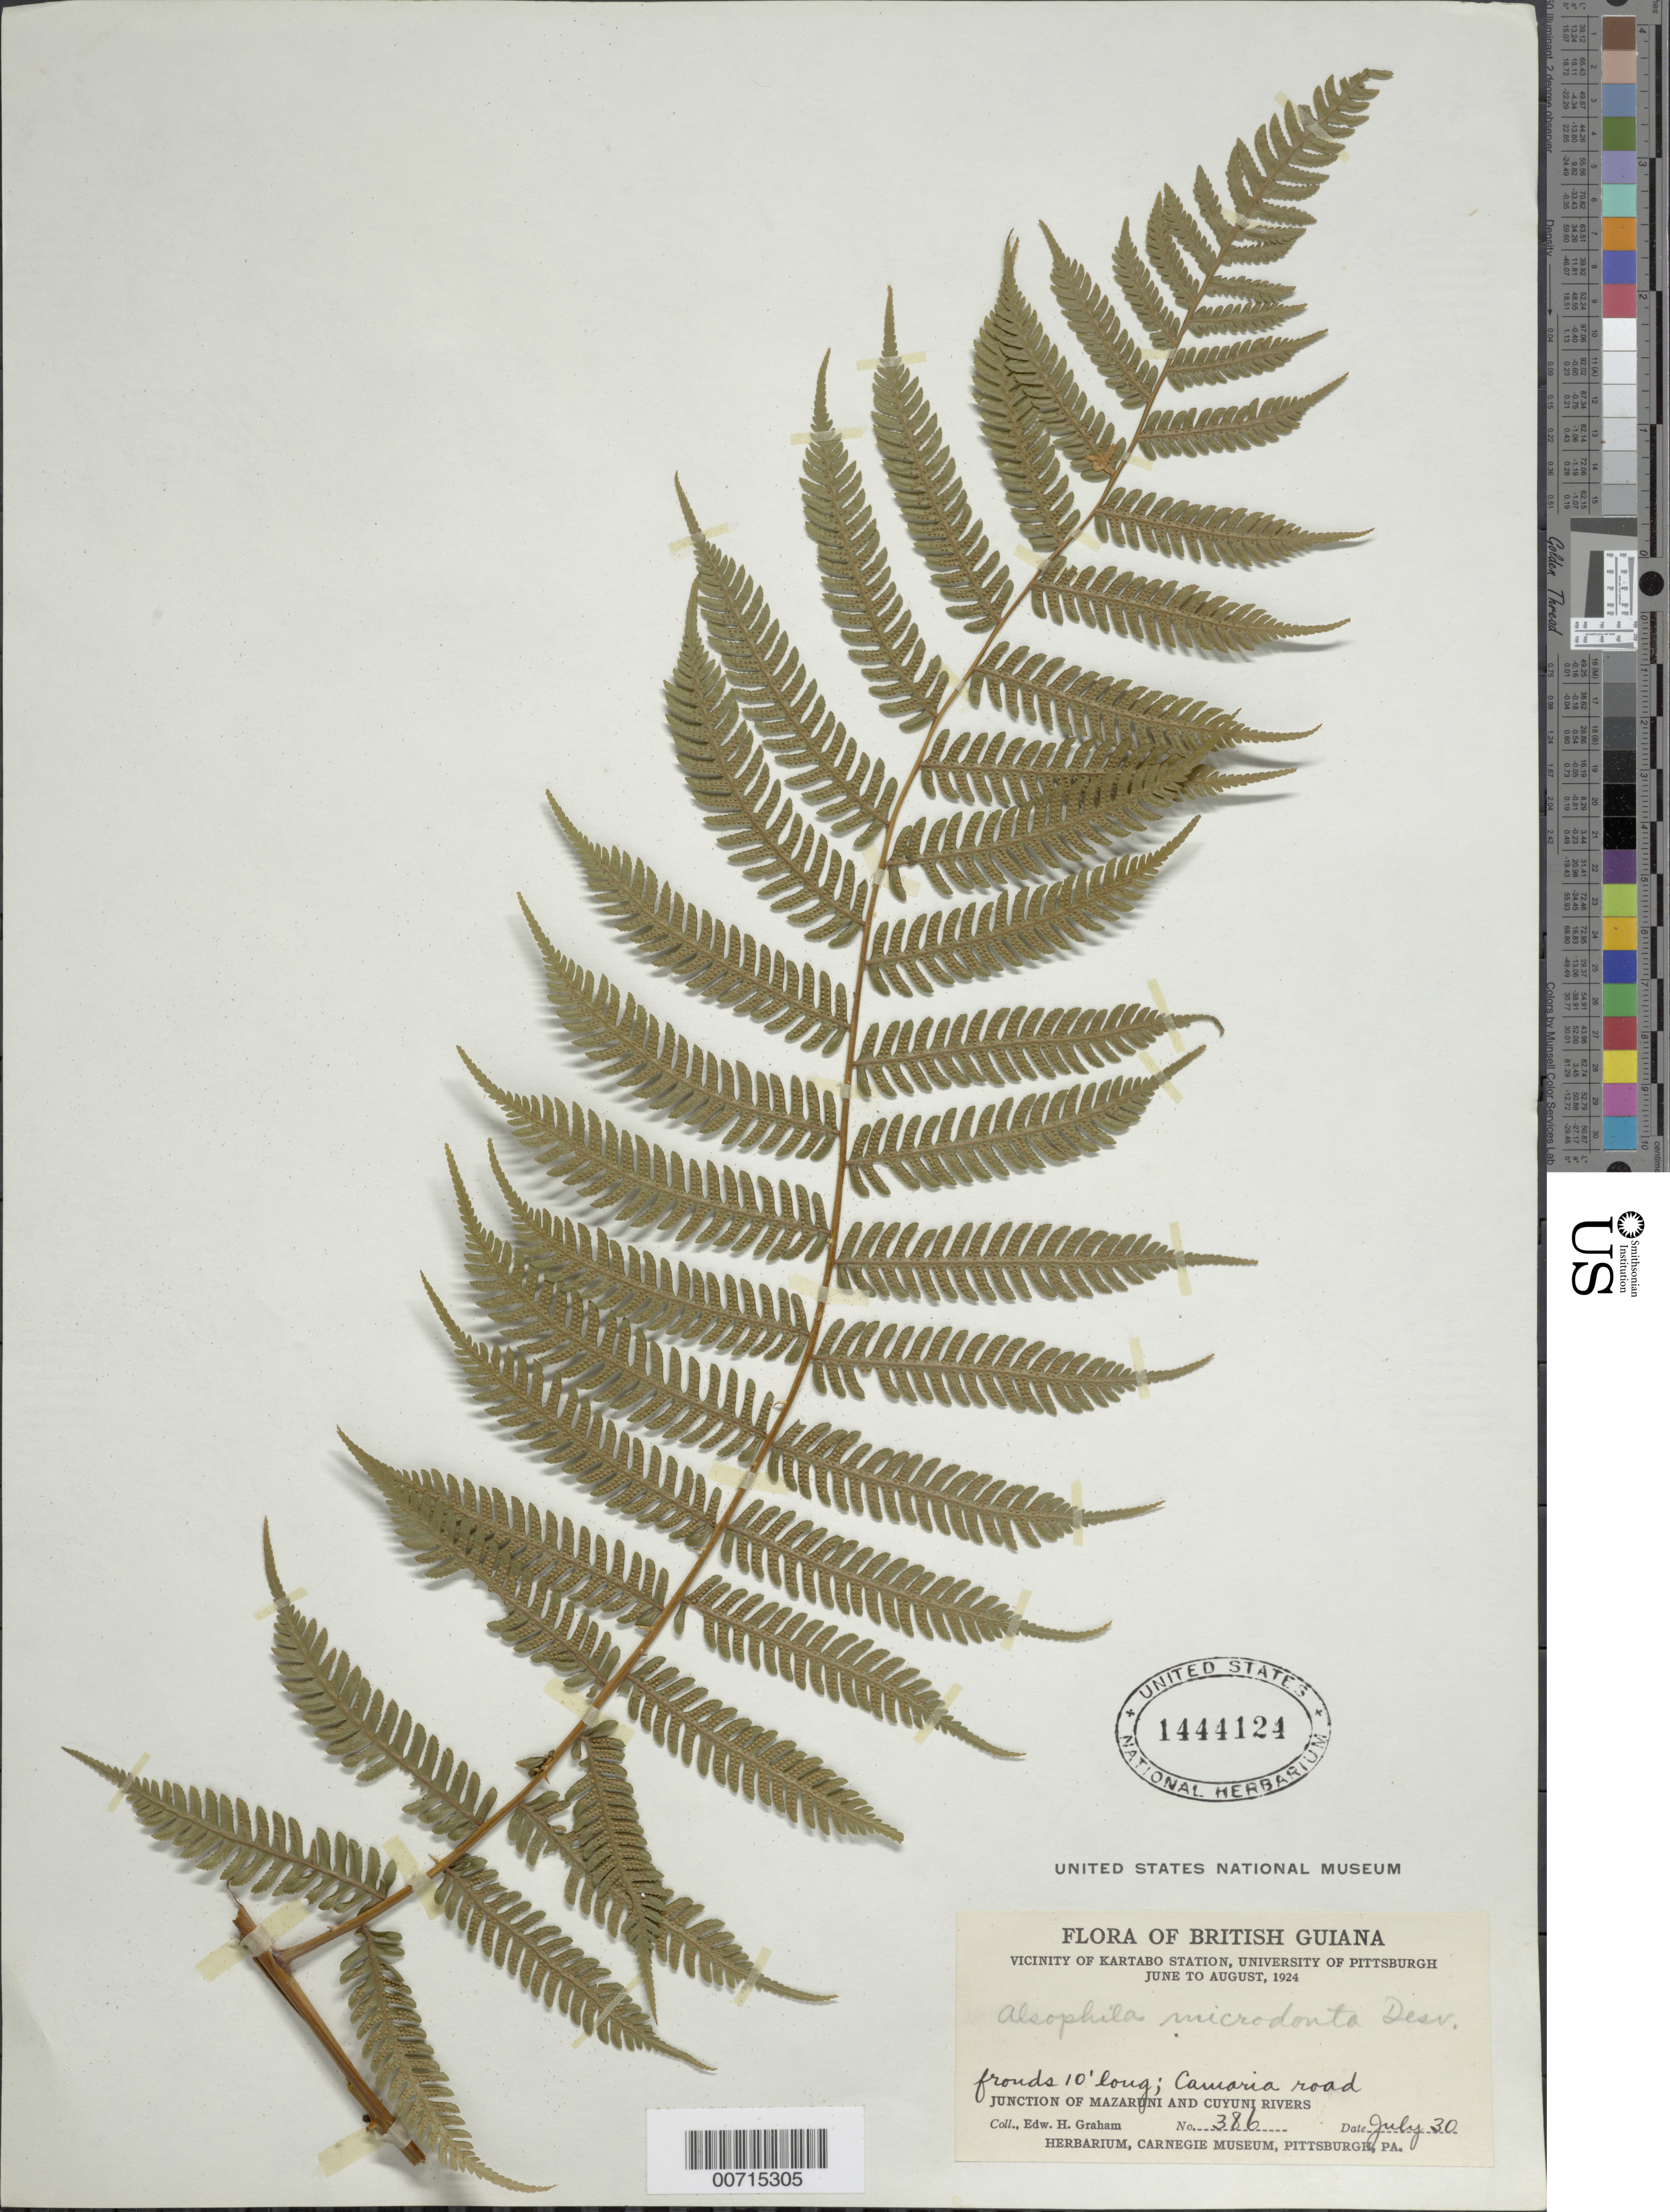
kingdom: Plantae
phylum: Tracheophyta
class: Polypodiopsida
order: Cyatheales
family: Cyatheaceae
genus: Cyathea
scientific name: Cyathea microdonta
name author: (Desv.) Domin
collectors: E. H. Graham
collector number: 386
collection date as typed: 30-Jul-24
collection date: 1924-07-30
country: Guyana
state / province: Cuyuni-Mazaruni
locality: Kartabo Station vic., Camaria Road, junction of Mazaruni and Cuyuni Rivers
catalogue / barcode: US 1444124